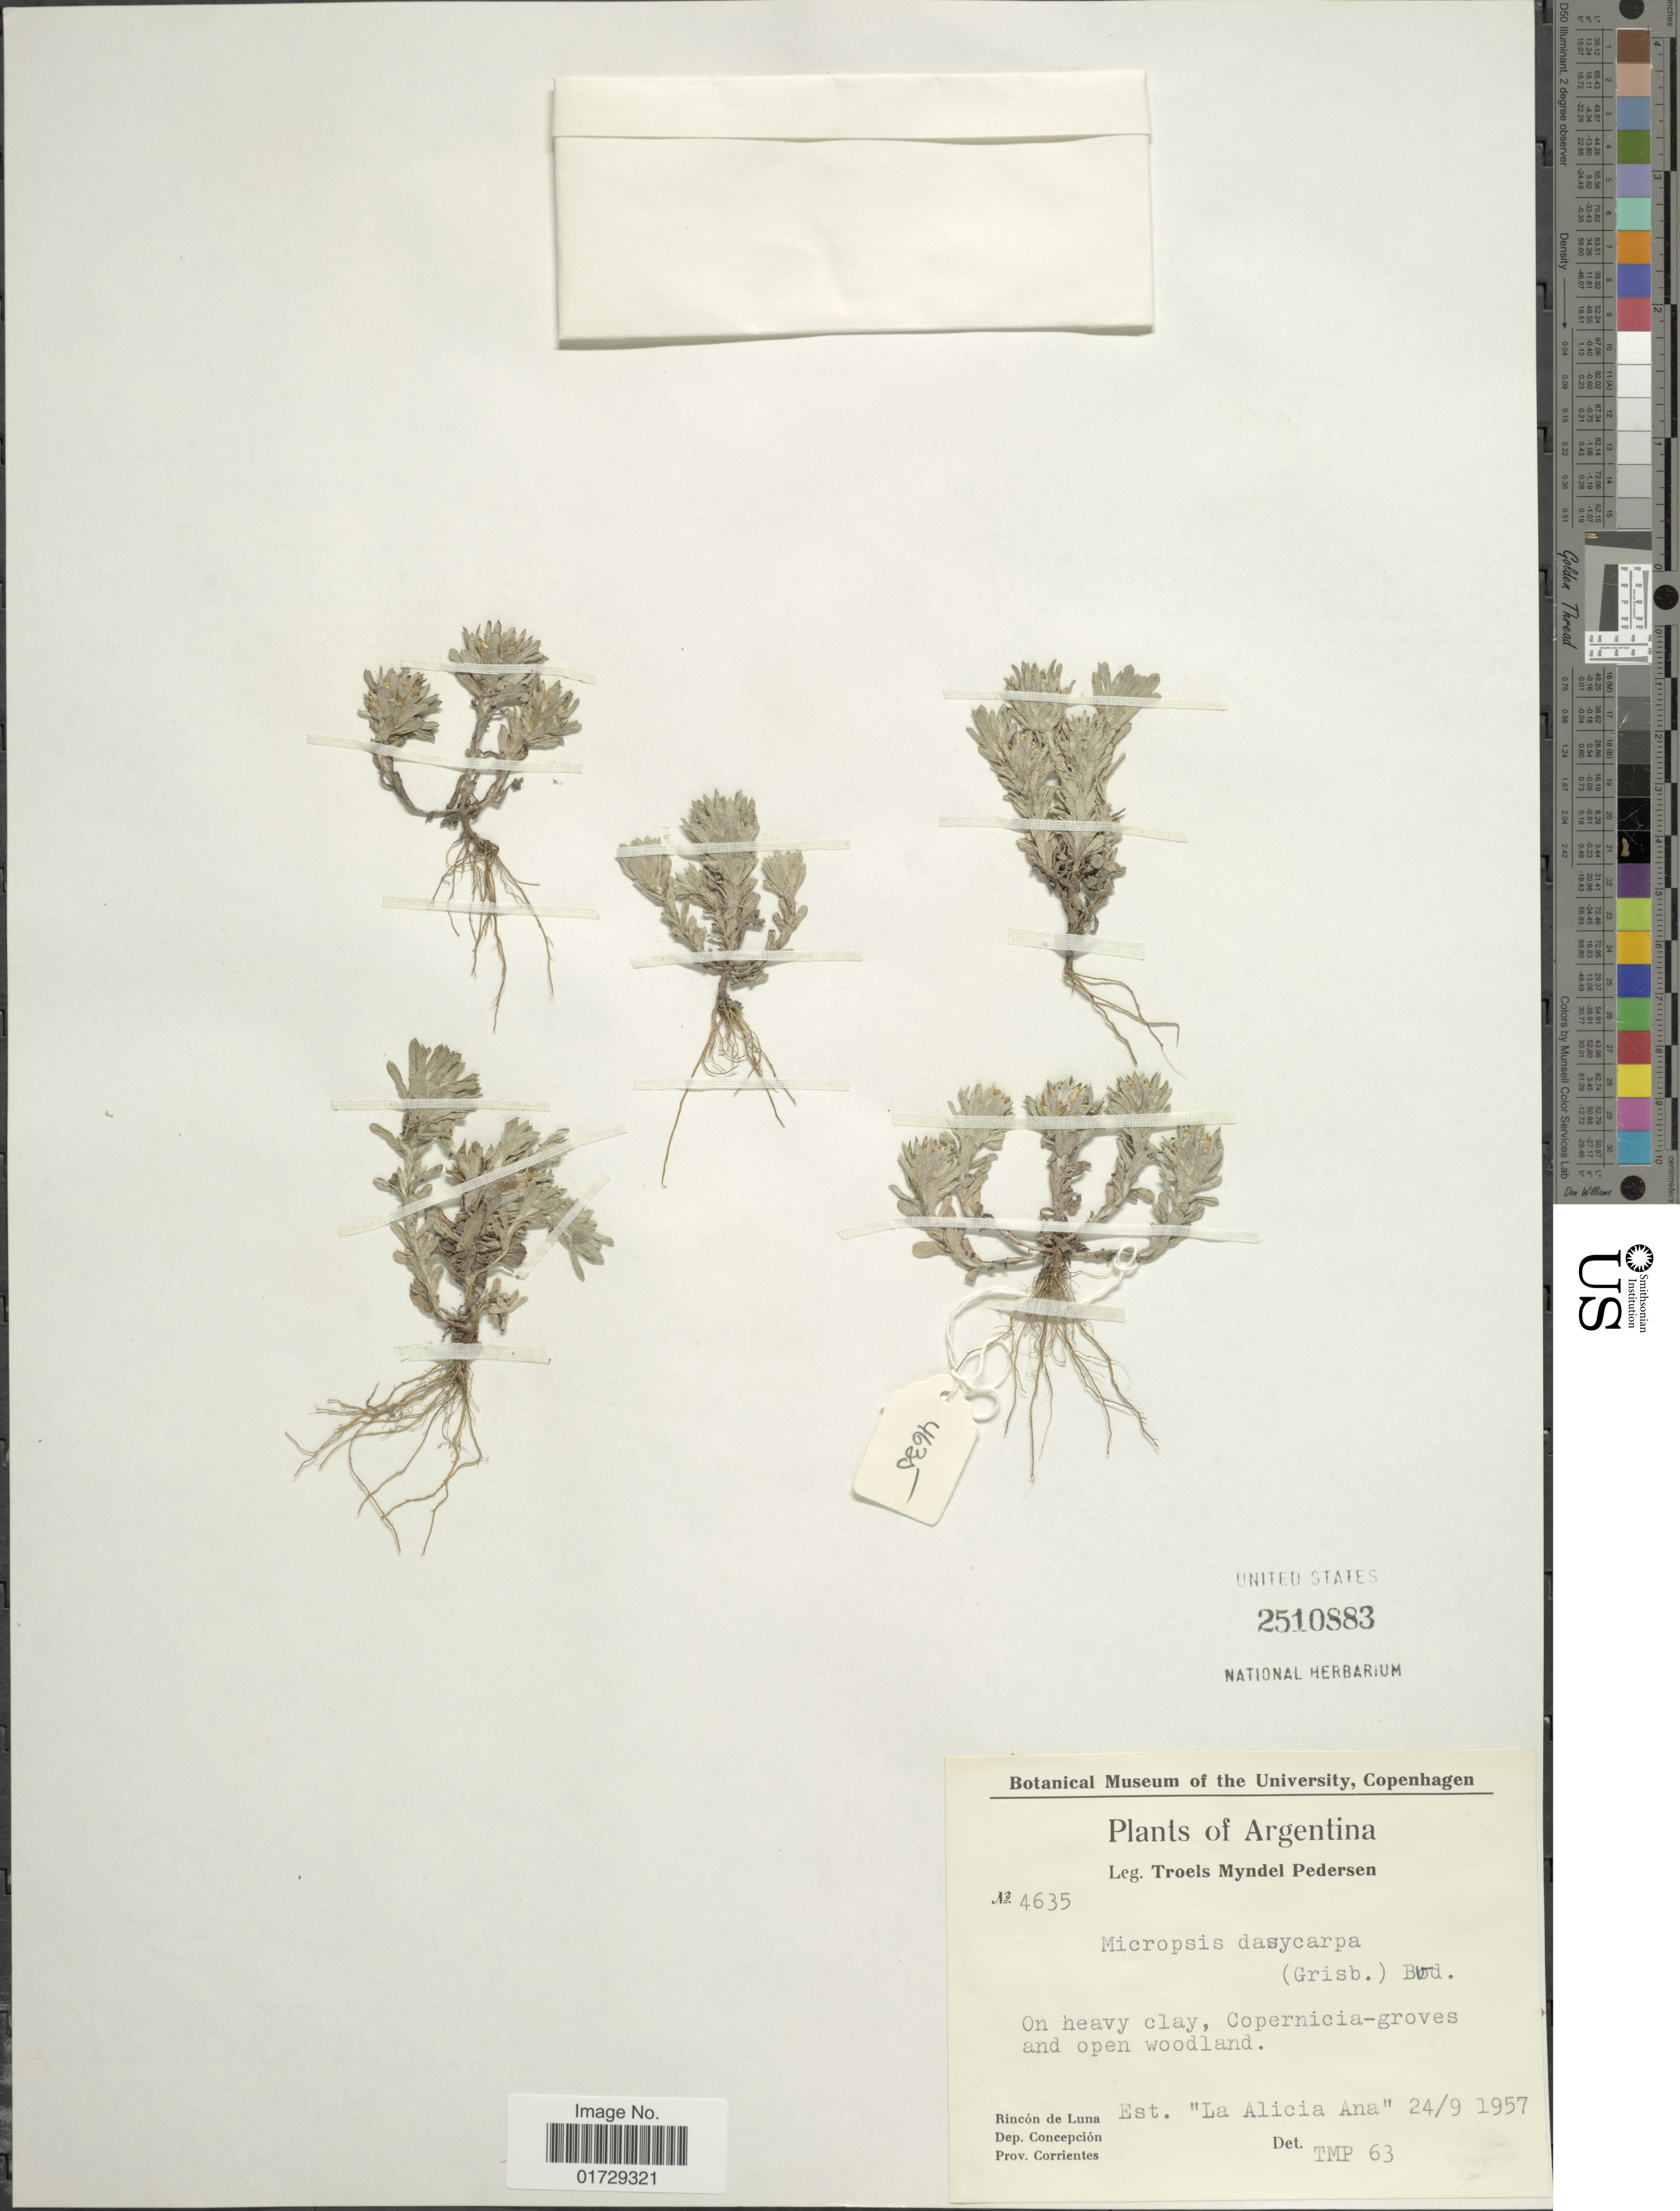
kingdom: Plantae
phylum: Tracheophyta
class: Magnoliopsida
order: Asterales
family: Asteraceae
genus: Micropsis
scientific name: Micropsis dasycarpa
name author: (Griseb.) P. Beauv.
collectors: T. Pederson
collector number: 4635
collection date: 1957-09-24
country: Argentina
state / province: Corrientes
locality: Rincon de Luna, Dep. Concepcion, Est. "La Alicia Ana"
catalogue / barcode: US 2510883